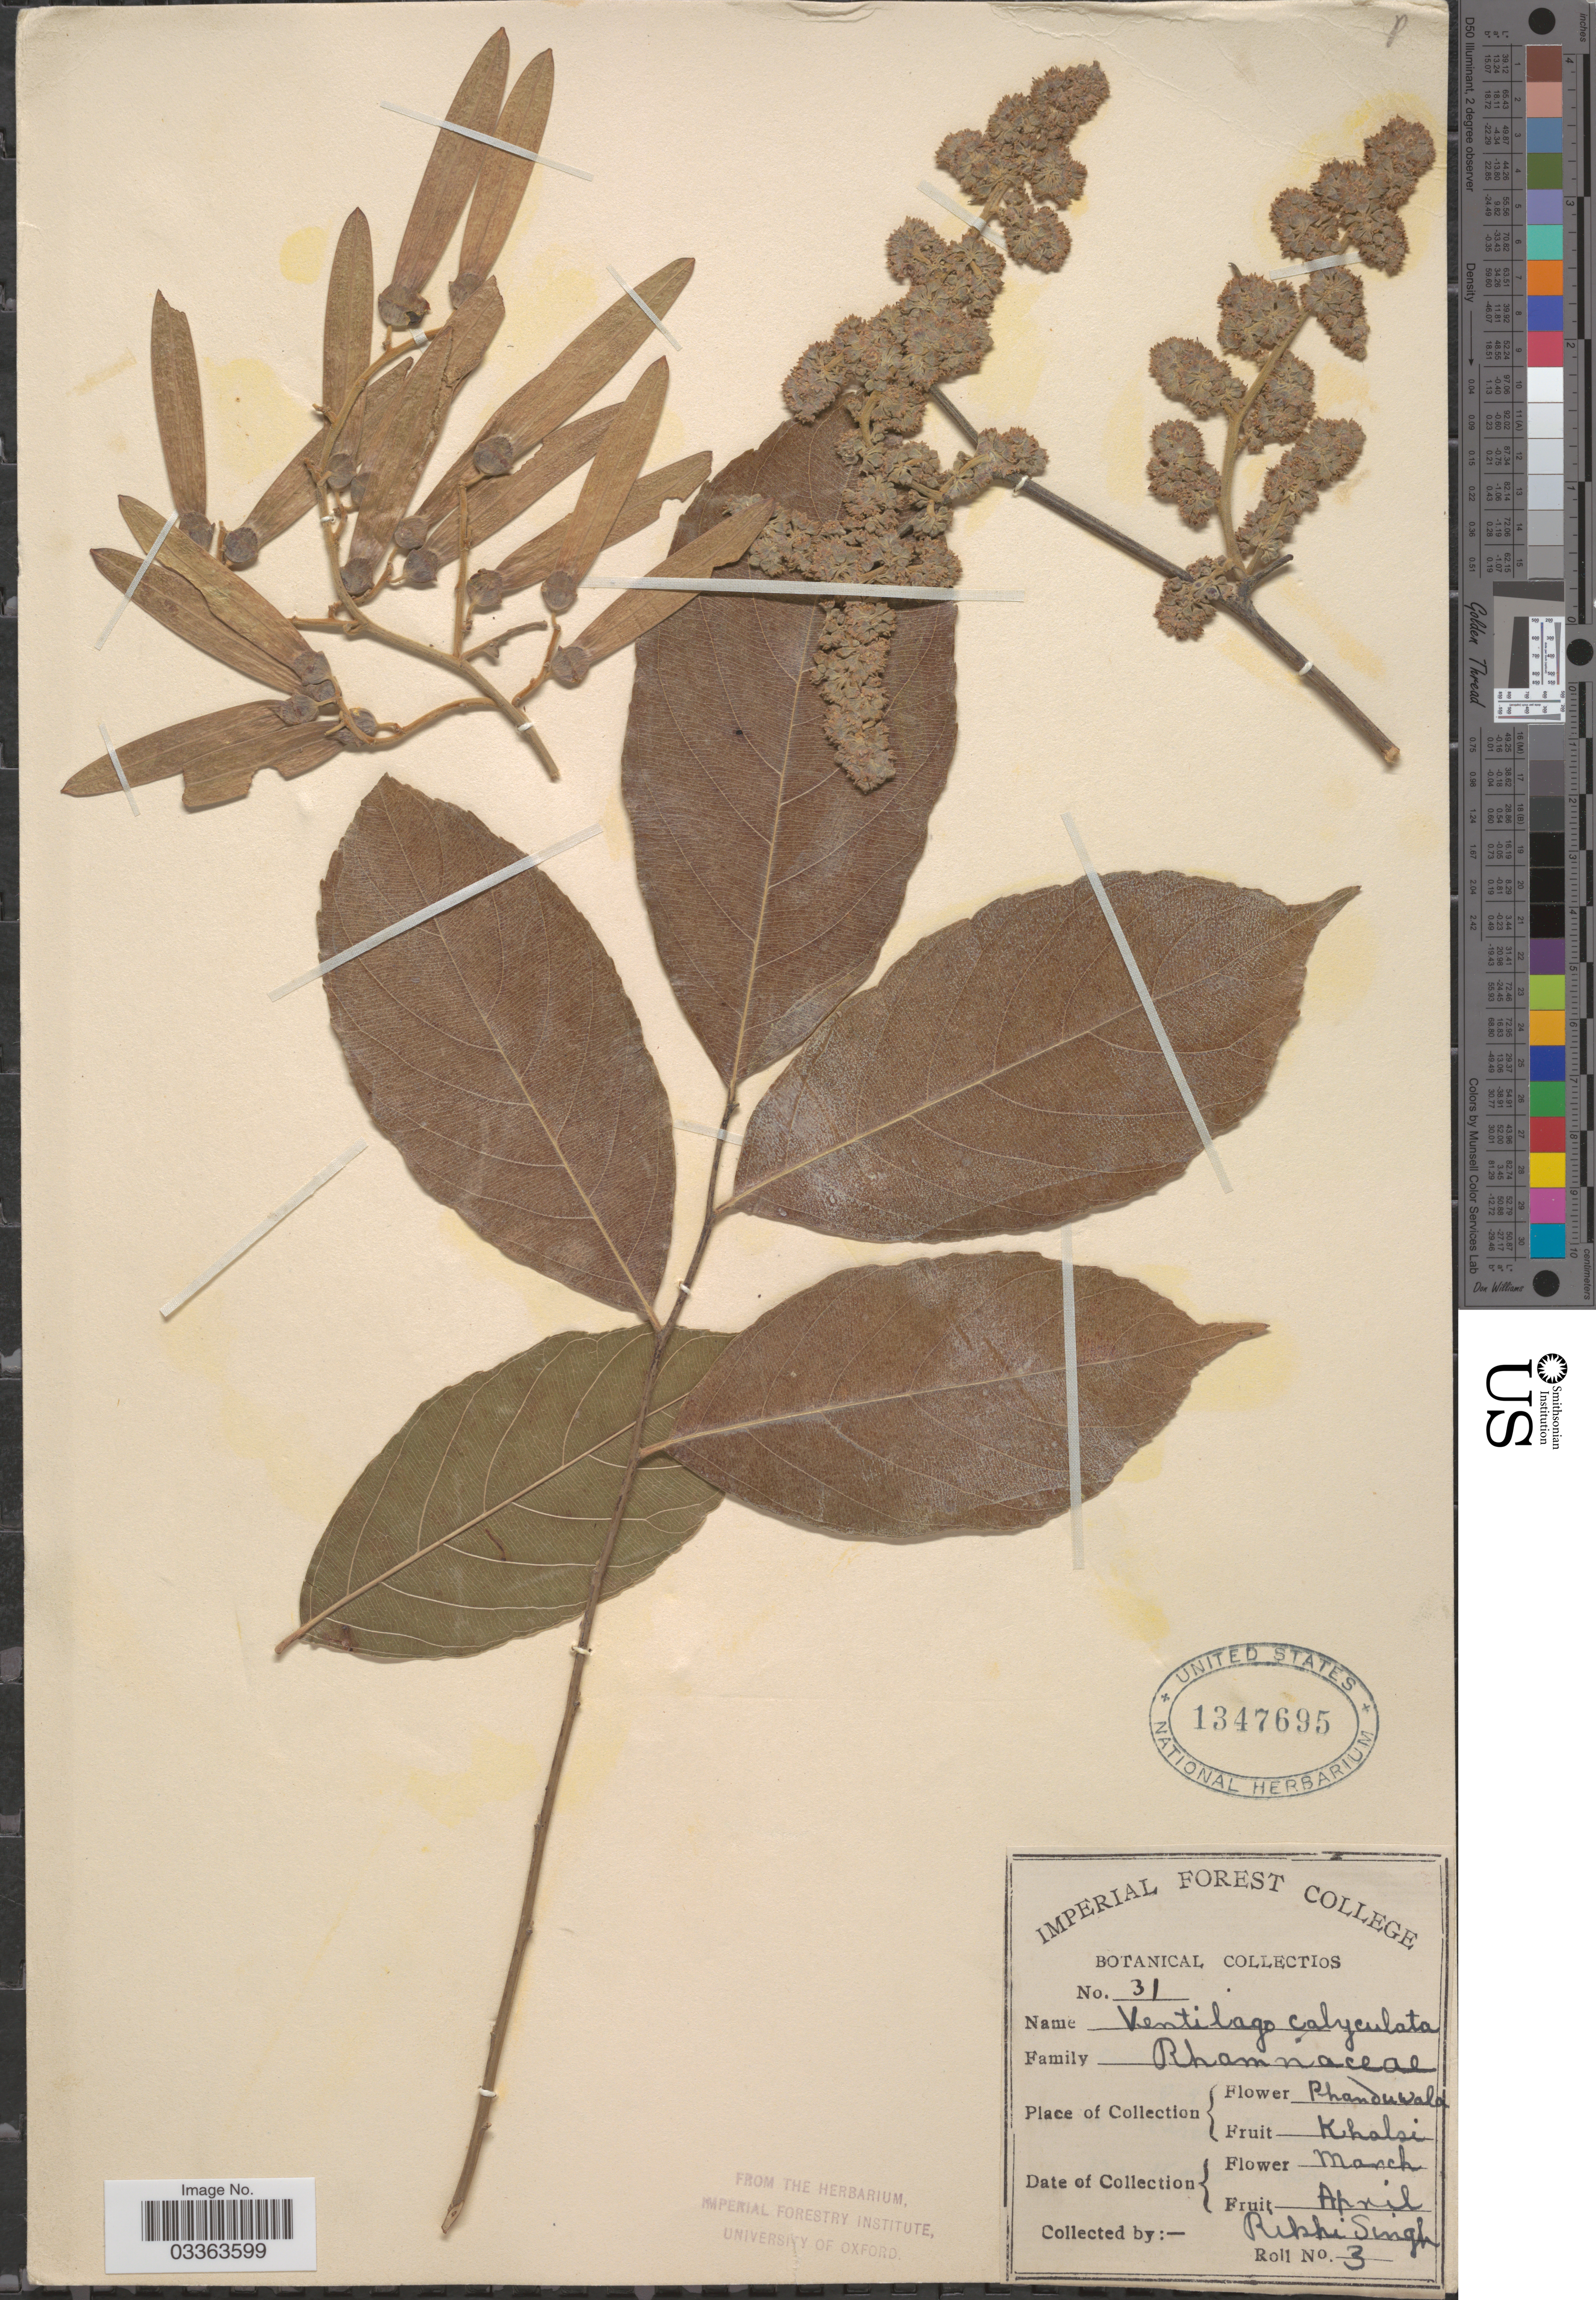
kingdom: Plantae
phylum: Tracheophyta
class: Magnoliopsida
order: Rosales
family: Rhamnaceae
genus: Ventilago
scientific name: Ventilago calyculata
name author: Tul.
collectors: R. Singh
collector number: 31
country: India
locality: Phanduwala. Khalsi.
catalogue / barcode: US 1347695